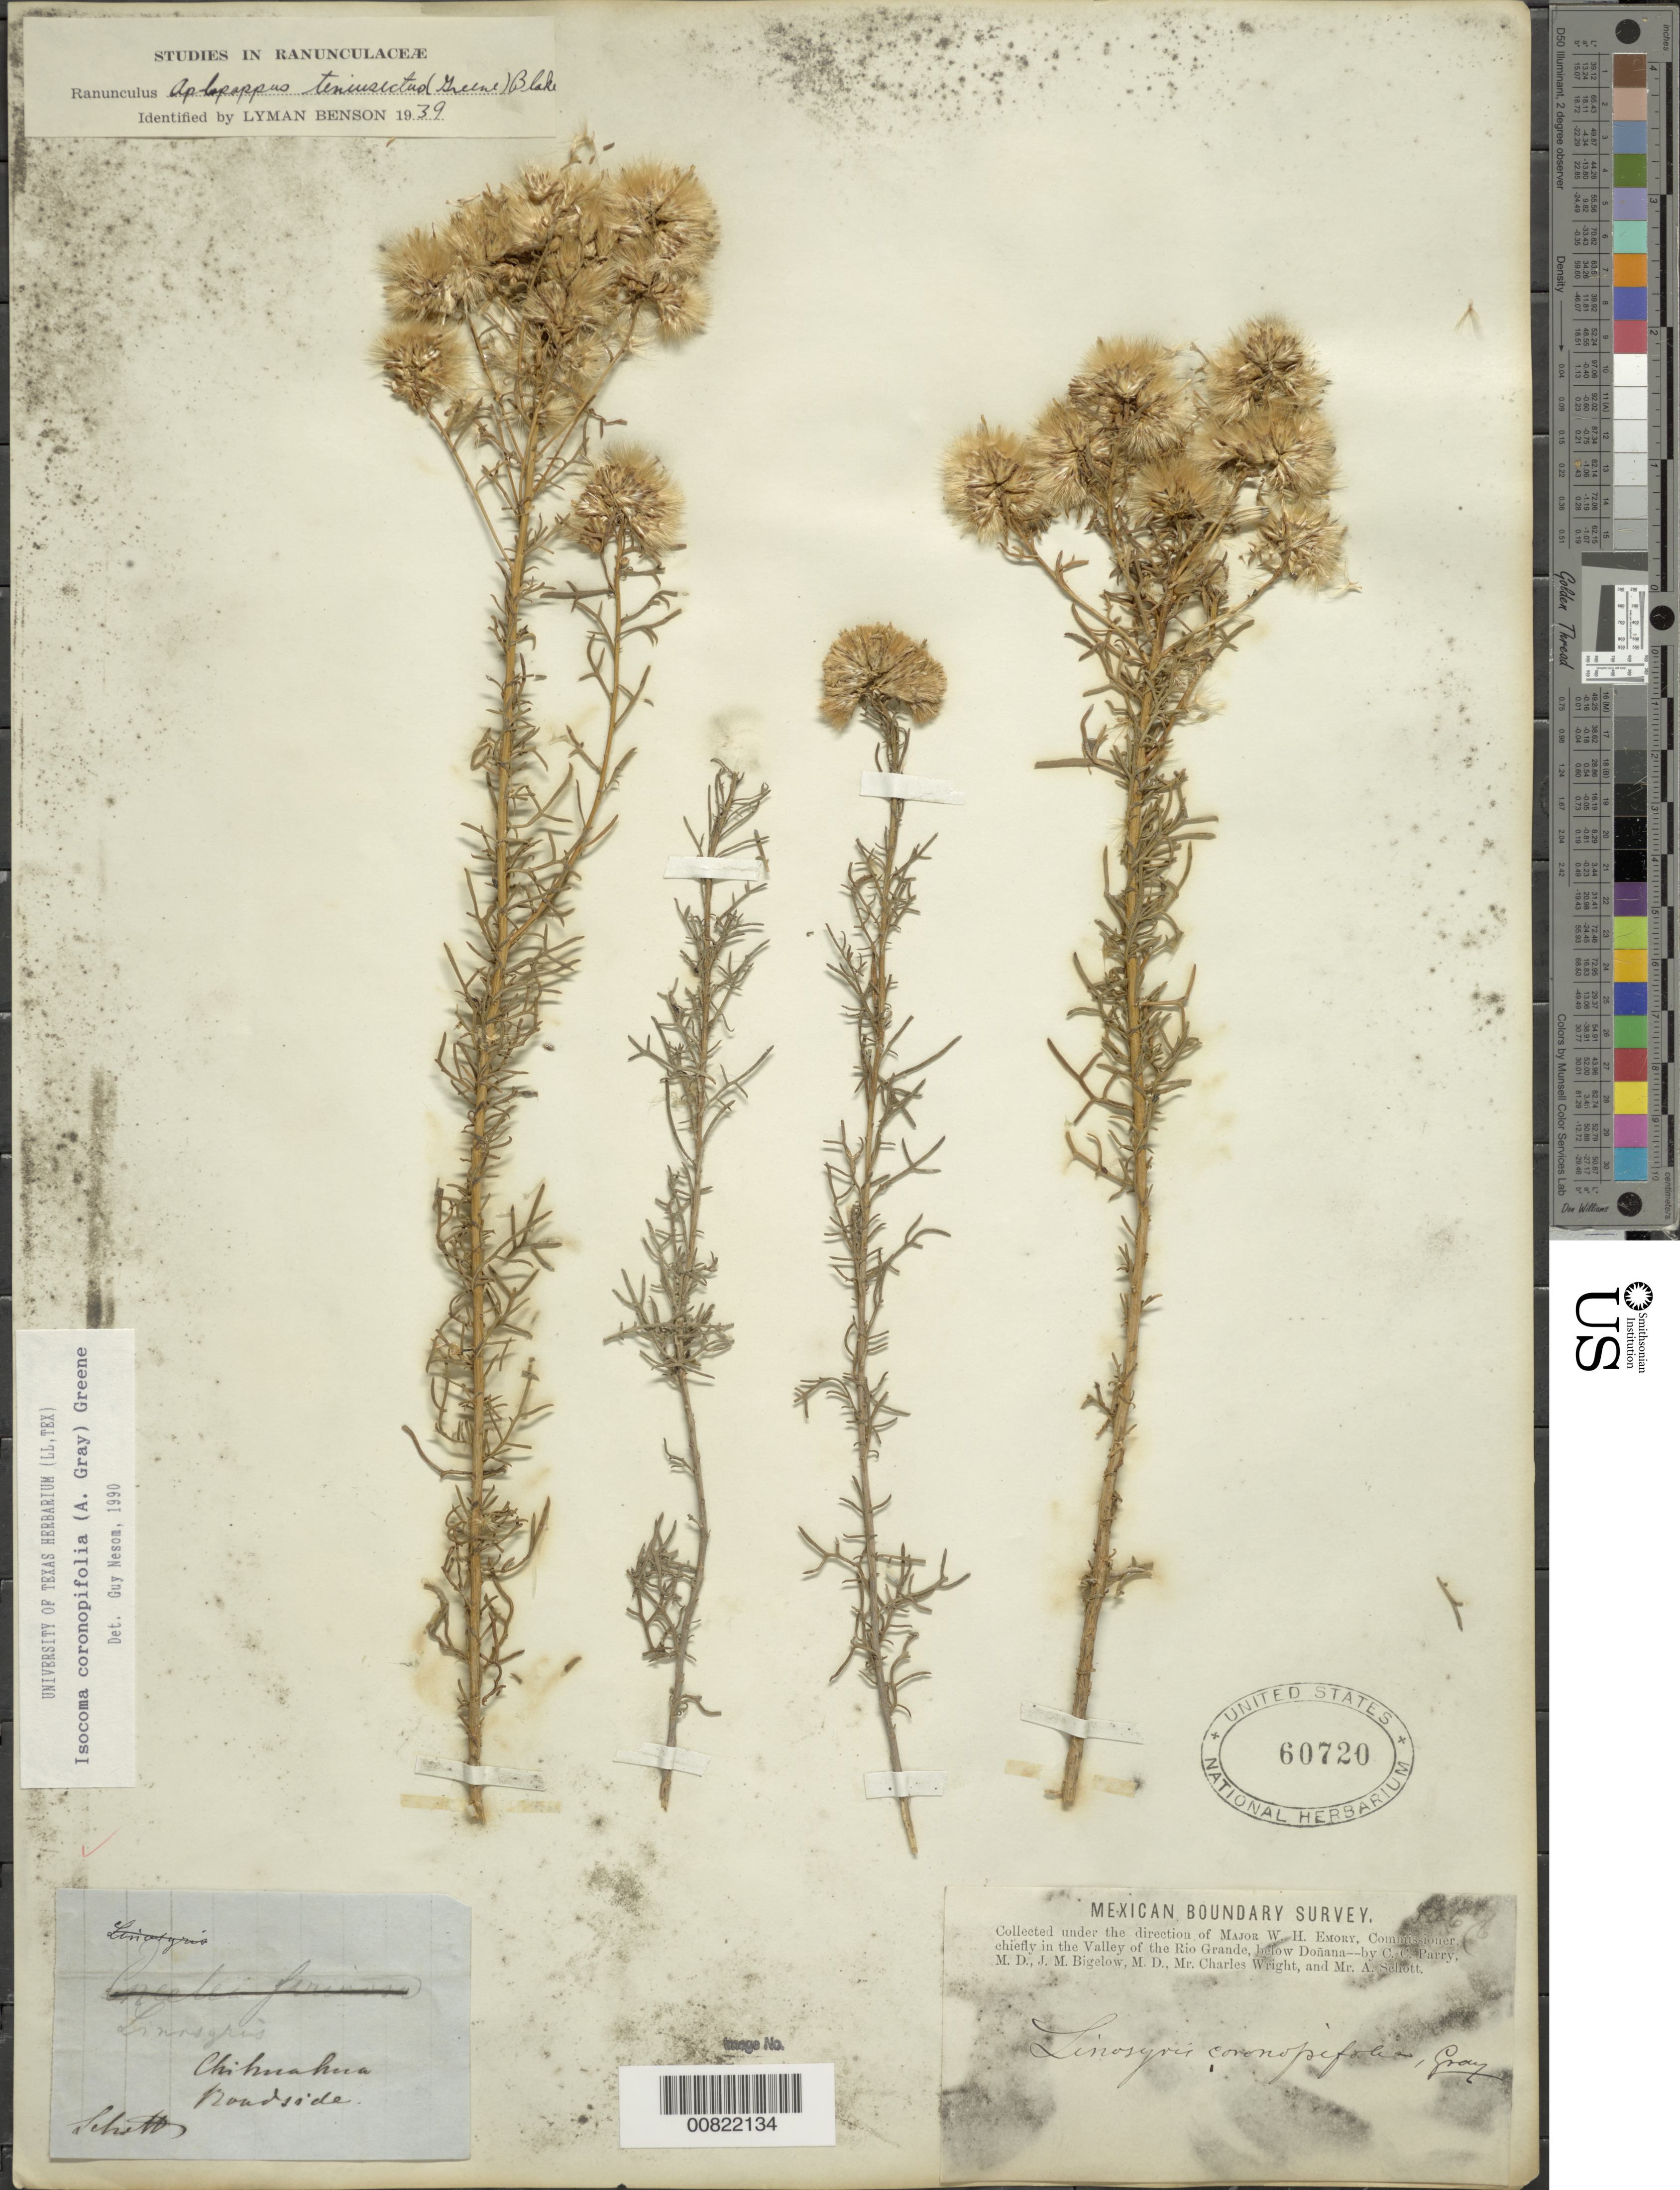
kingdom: Plantae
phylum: Tracheophyta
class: Magnoliopsida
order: Asterales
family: Asteraceae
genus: Isocoma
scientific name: Isocoma coronopifolia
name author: (A. Gray) Greene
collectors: C. C. Parry, J. M. Bigelow, C. Wright & A. C. V. Schott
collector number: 566b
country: United States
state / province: New Mexico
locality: Valley of the Rio Grande, below Doñana, New Mexico.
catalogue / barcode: US 60720